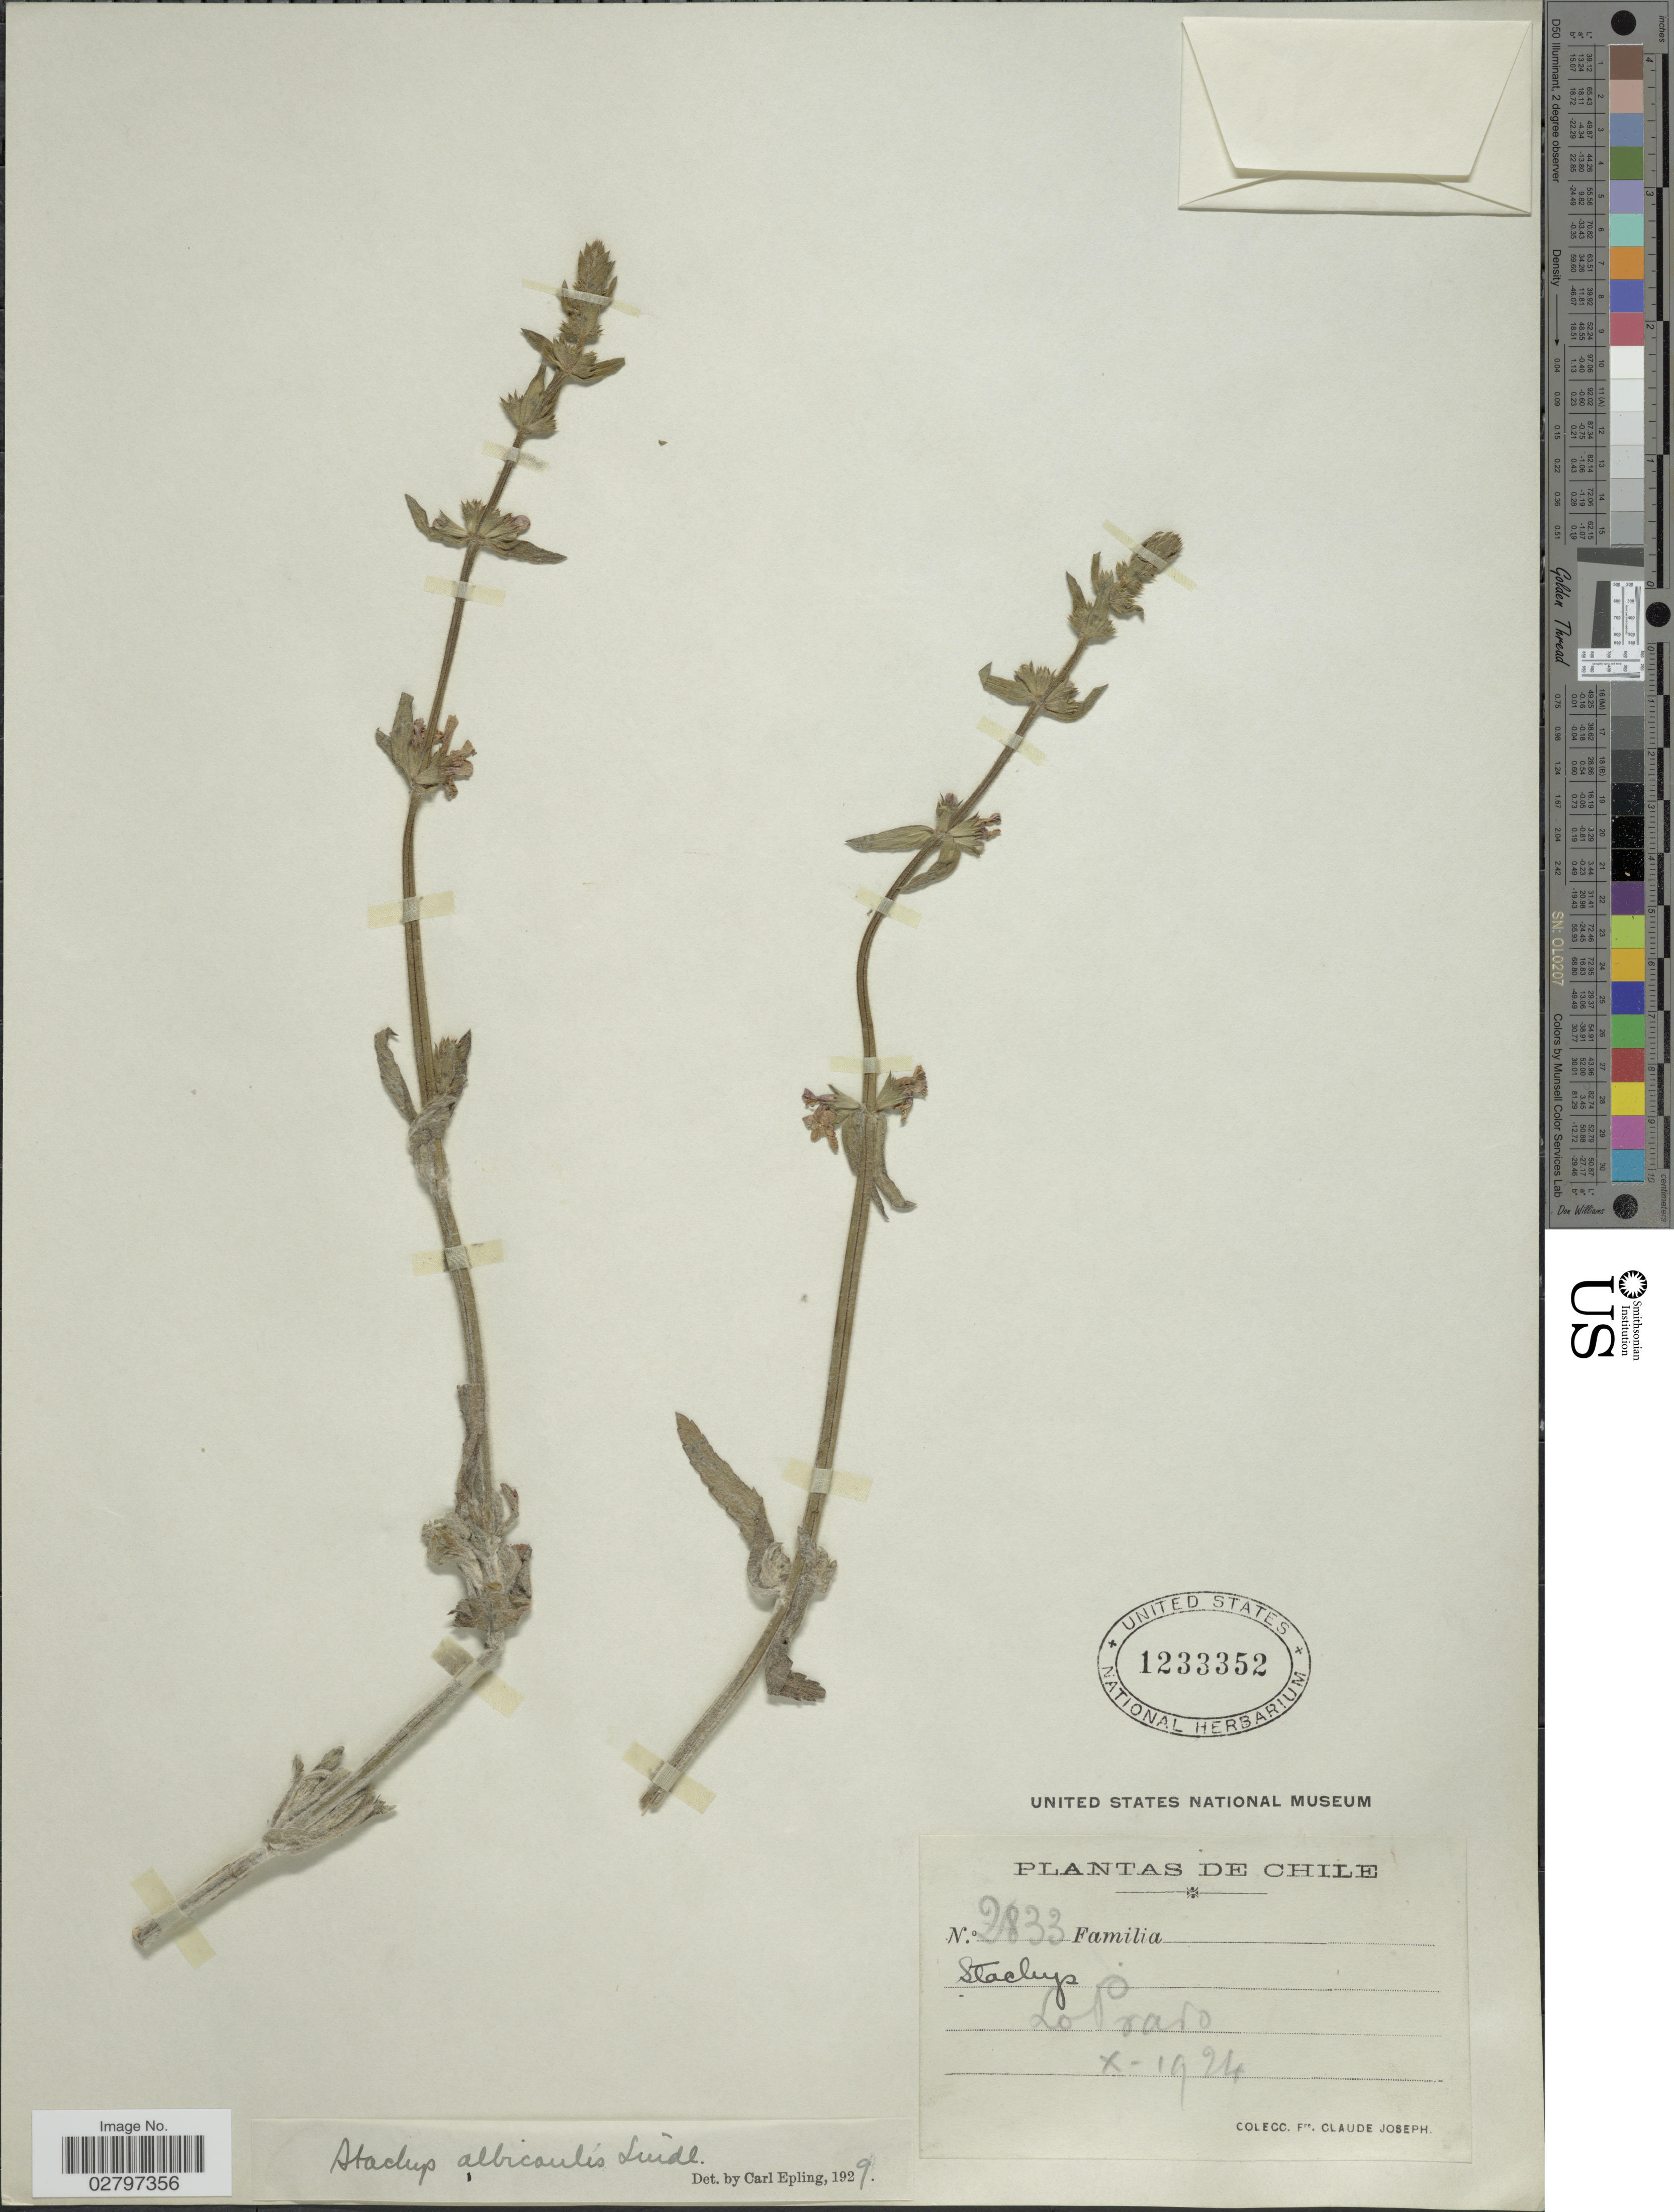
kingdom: Plantae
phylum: Tracheophyta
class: Magnoliopsida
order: Lamiales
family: Lamiaceae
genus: Stachys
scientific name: Stachys albicaulis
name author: Lindl.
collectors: Bro. Claude-Joseph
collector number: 2833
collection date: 1924-10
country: Chile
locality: Lo Prado.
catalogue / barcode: US 1233352